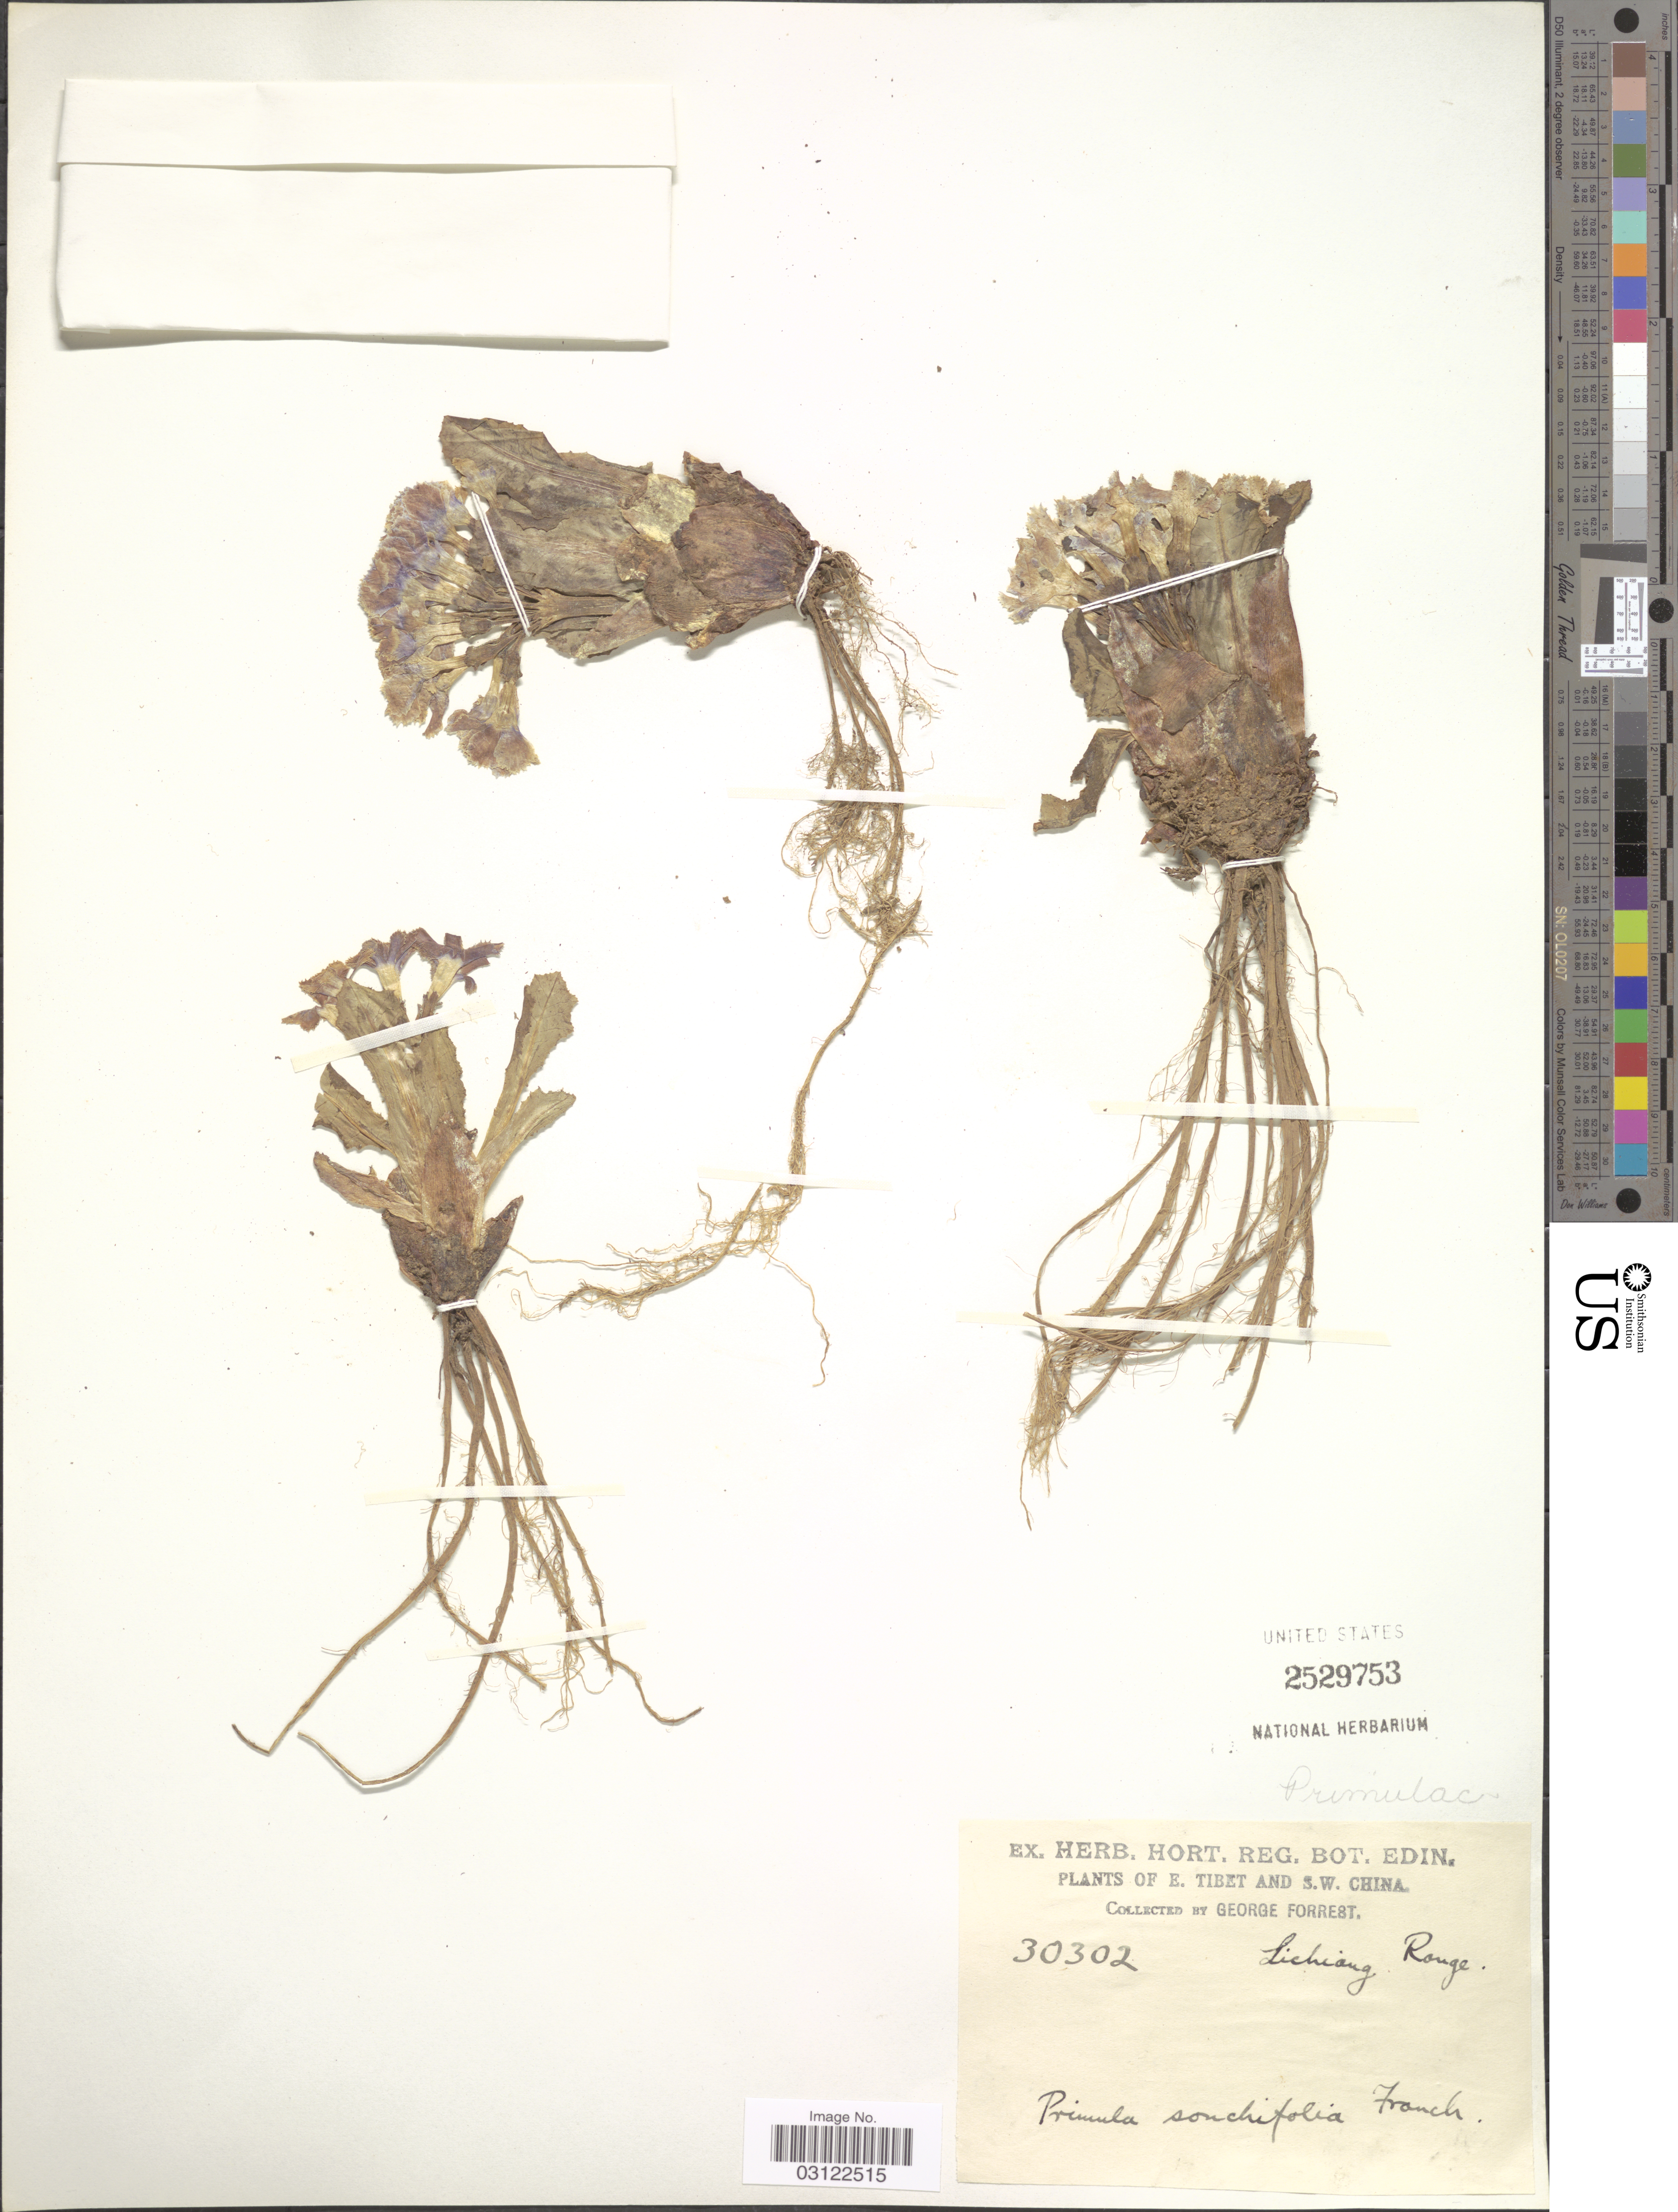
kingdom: Plantae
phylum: Tracheophyta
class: Magnoliopsida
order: Ericales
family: Primulaceae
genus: Primula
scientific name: Primula sonchifolia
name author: Franch.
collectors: G. Forrest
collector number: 30302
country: China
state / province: Xizang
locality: E. Tibet and S.W. China. Lichiang Range.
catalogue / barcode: US 2529753